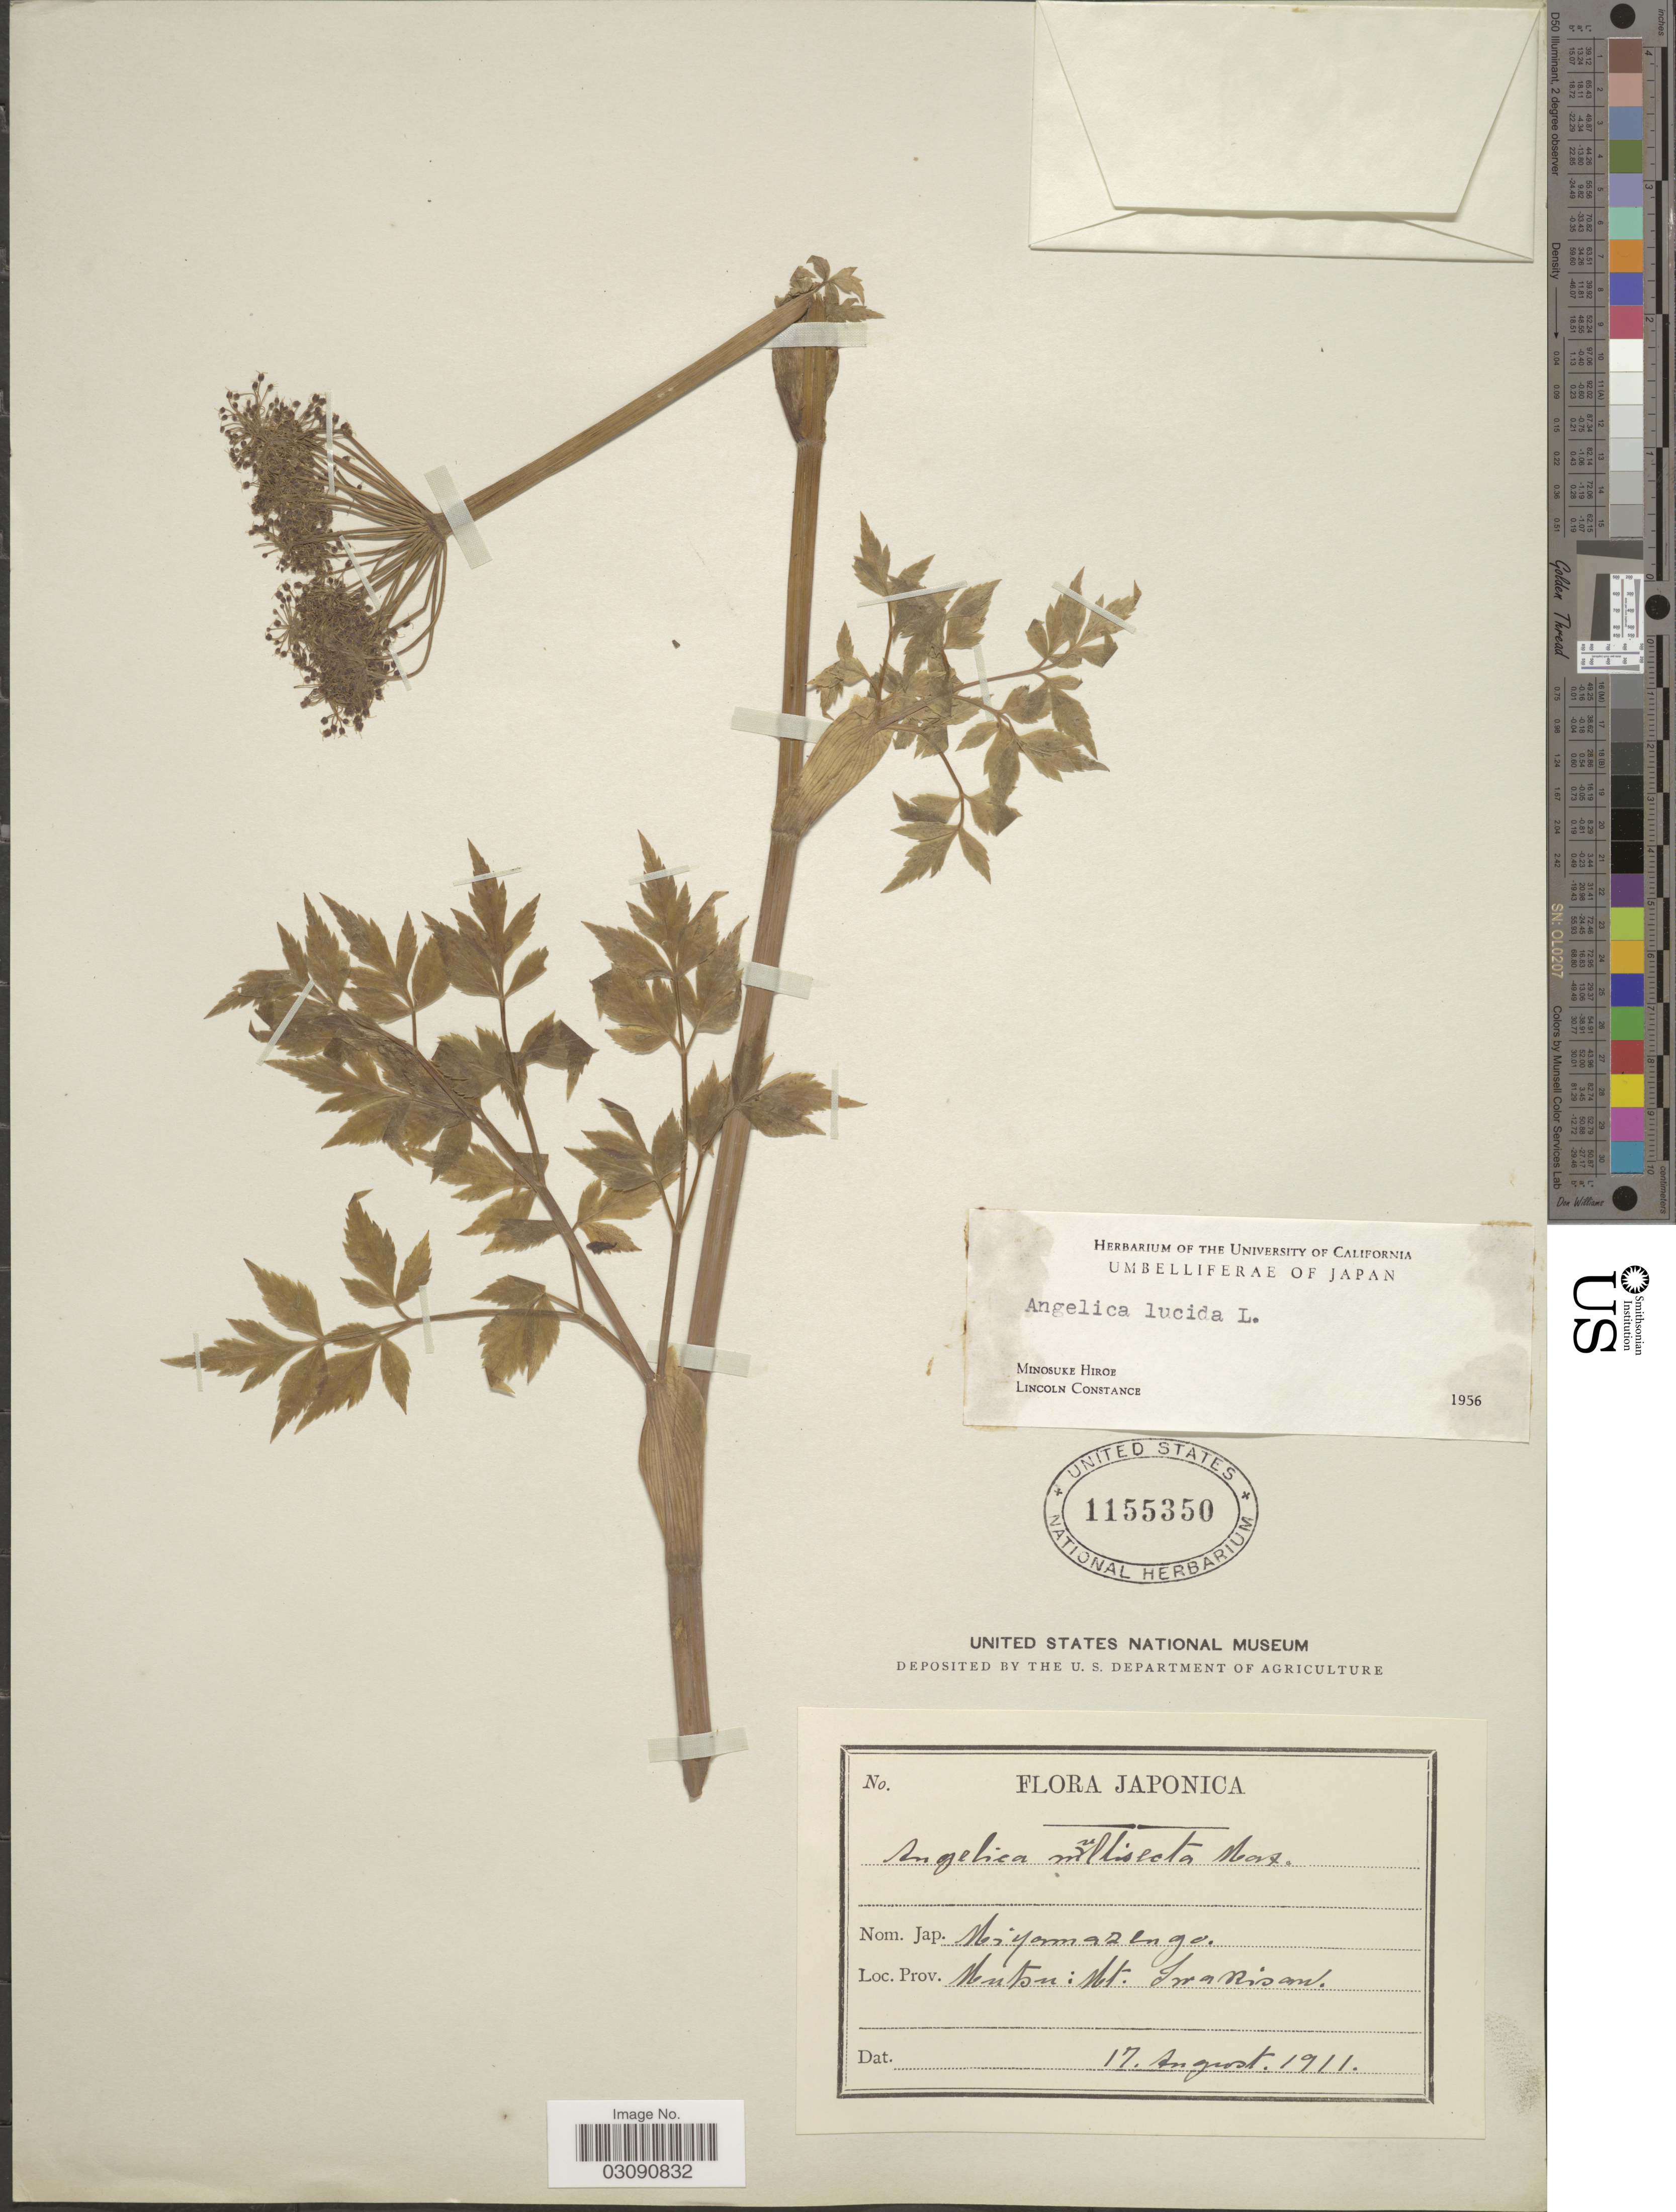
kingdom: Plantae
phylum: Tracheophyta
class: Magnoliopsida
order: Apiales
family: Apiaceae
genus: Angelica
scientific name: Angelica lucida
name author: L.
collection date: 1911-08-17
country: Japan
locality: Mutsu: Mt. Iwarisan.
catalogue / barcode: US 1155350